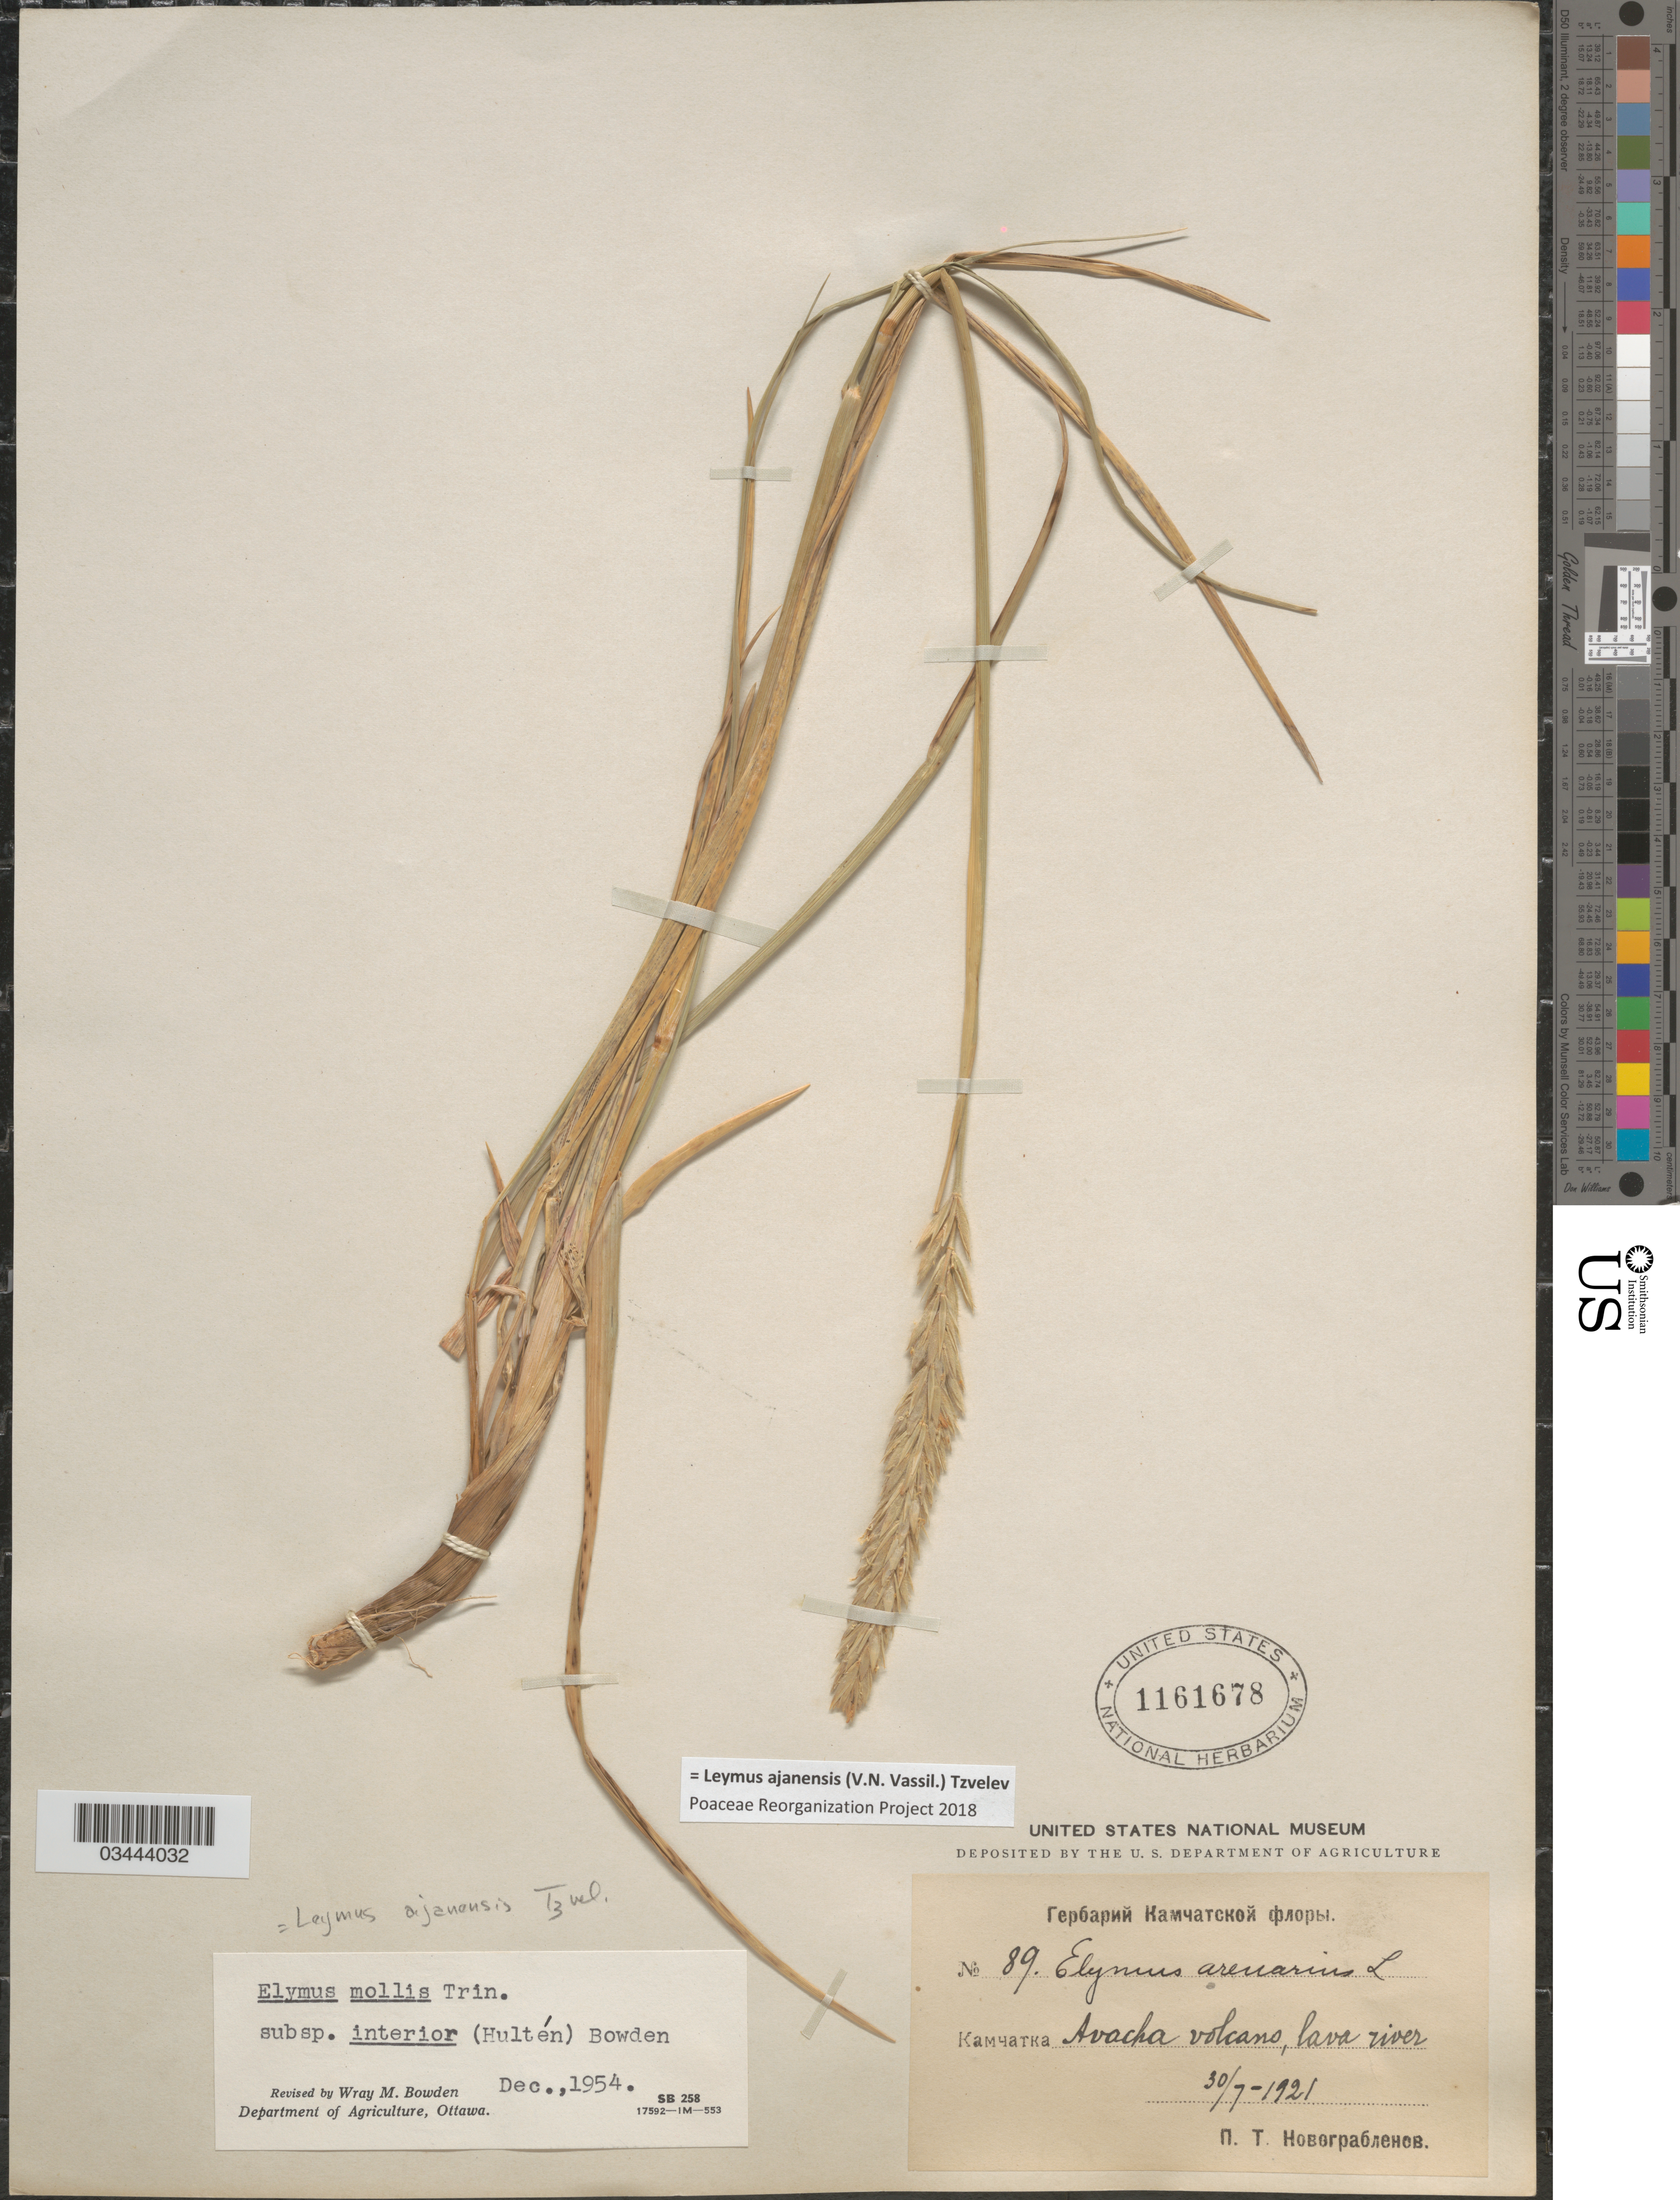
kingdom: Plantae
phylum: Tracheophyta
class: Liliopsida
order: Poales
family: Poaceae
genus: Leymus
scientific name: Leymus ajanensis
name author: (V.N. Vassil.) Tzvelev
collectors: P. Novograblenov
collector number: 89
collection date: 1921-07-30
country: Russian Federation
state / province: Kamchatka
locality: Avacha volcano, lava river.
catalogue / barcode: US 1161678